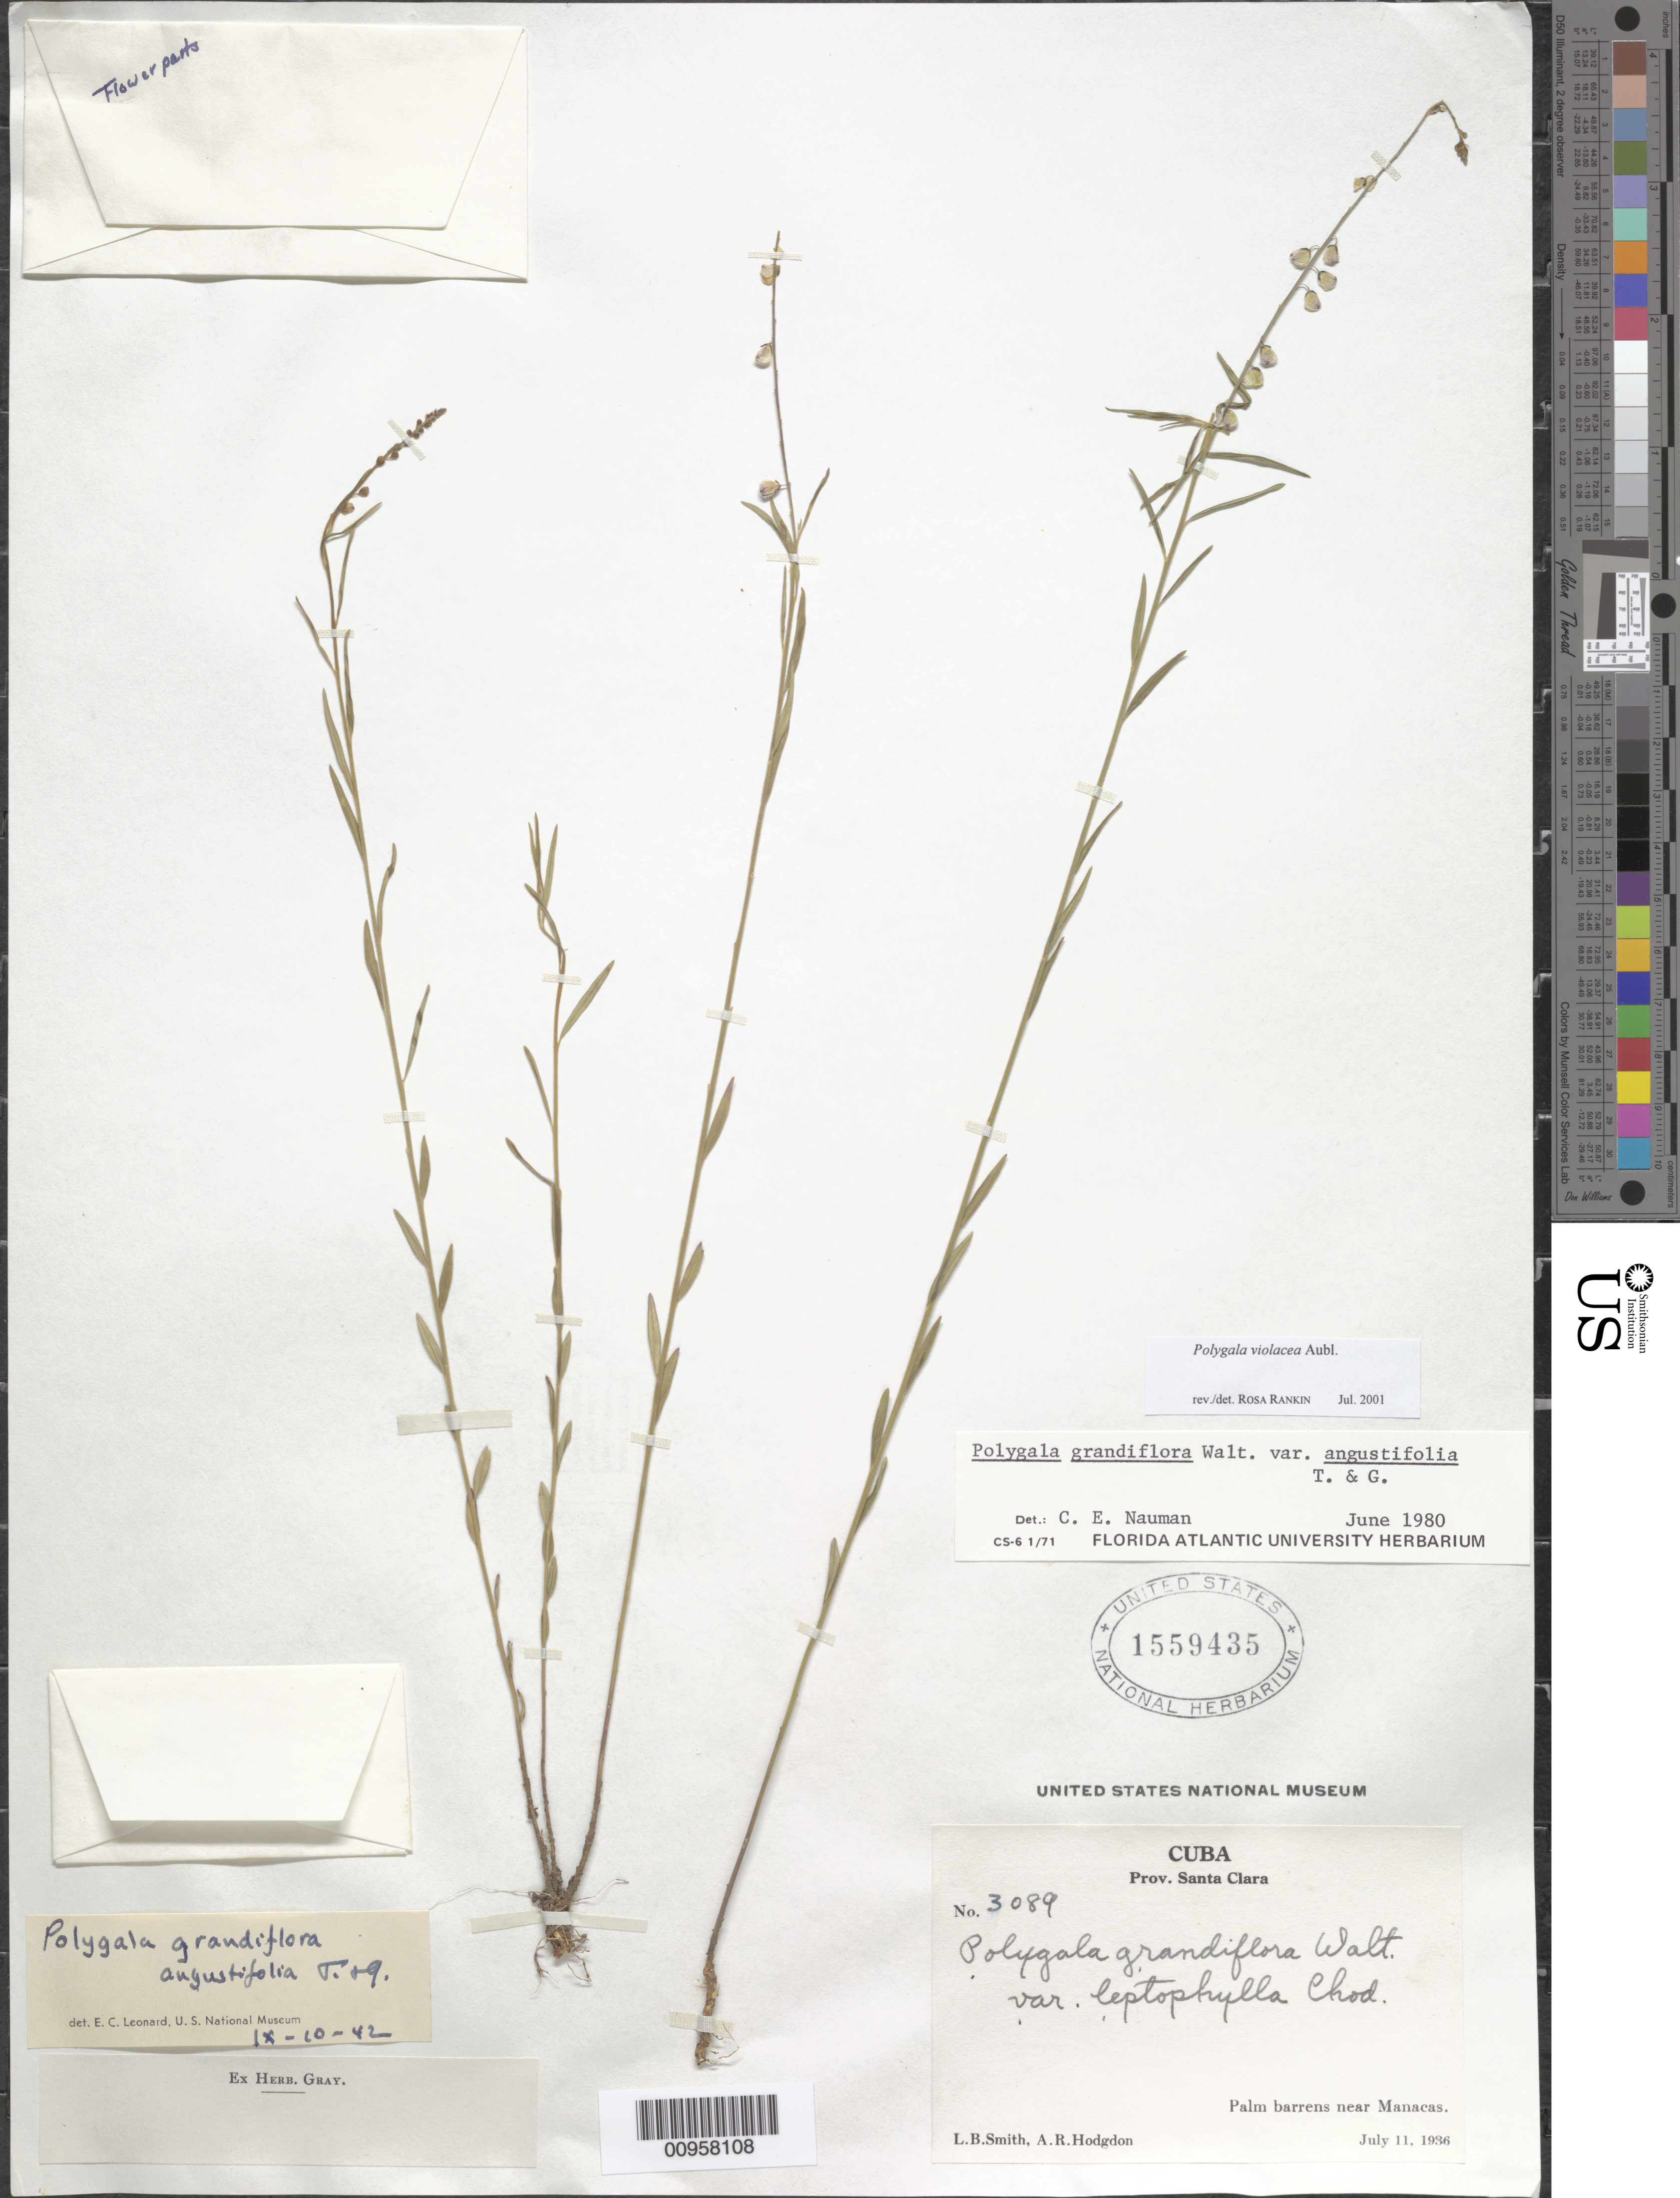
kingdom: Plantae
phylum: Tracheophyta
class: Magnoliopsida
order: Fabales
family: Polygalaceae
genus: Asemeia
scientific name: Asemeia violacea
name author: (Aubl.) J.F.B. Pastore & J.R. Abbott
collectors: L. Smith & A. R. Hodgdon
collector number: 3089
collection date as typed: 11 Jul 1936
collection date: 1936-07-11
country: Cuba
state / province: Las Villas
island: Cuba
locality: Near Manacas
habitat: Palm barrens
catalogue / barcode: US 1559435